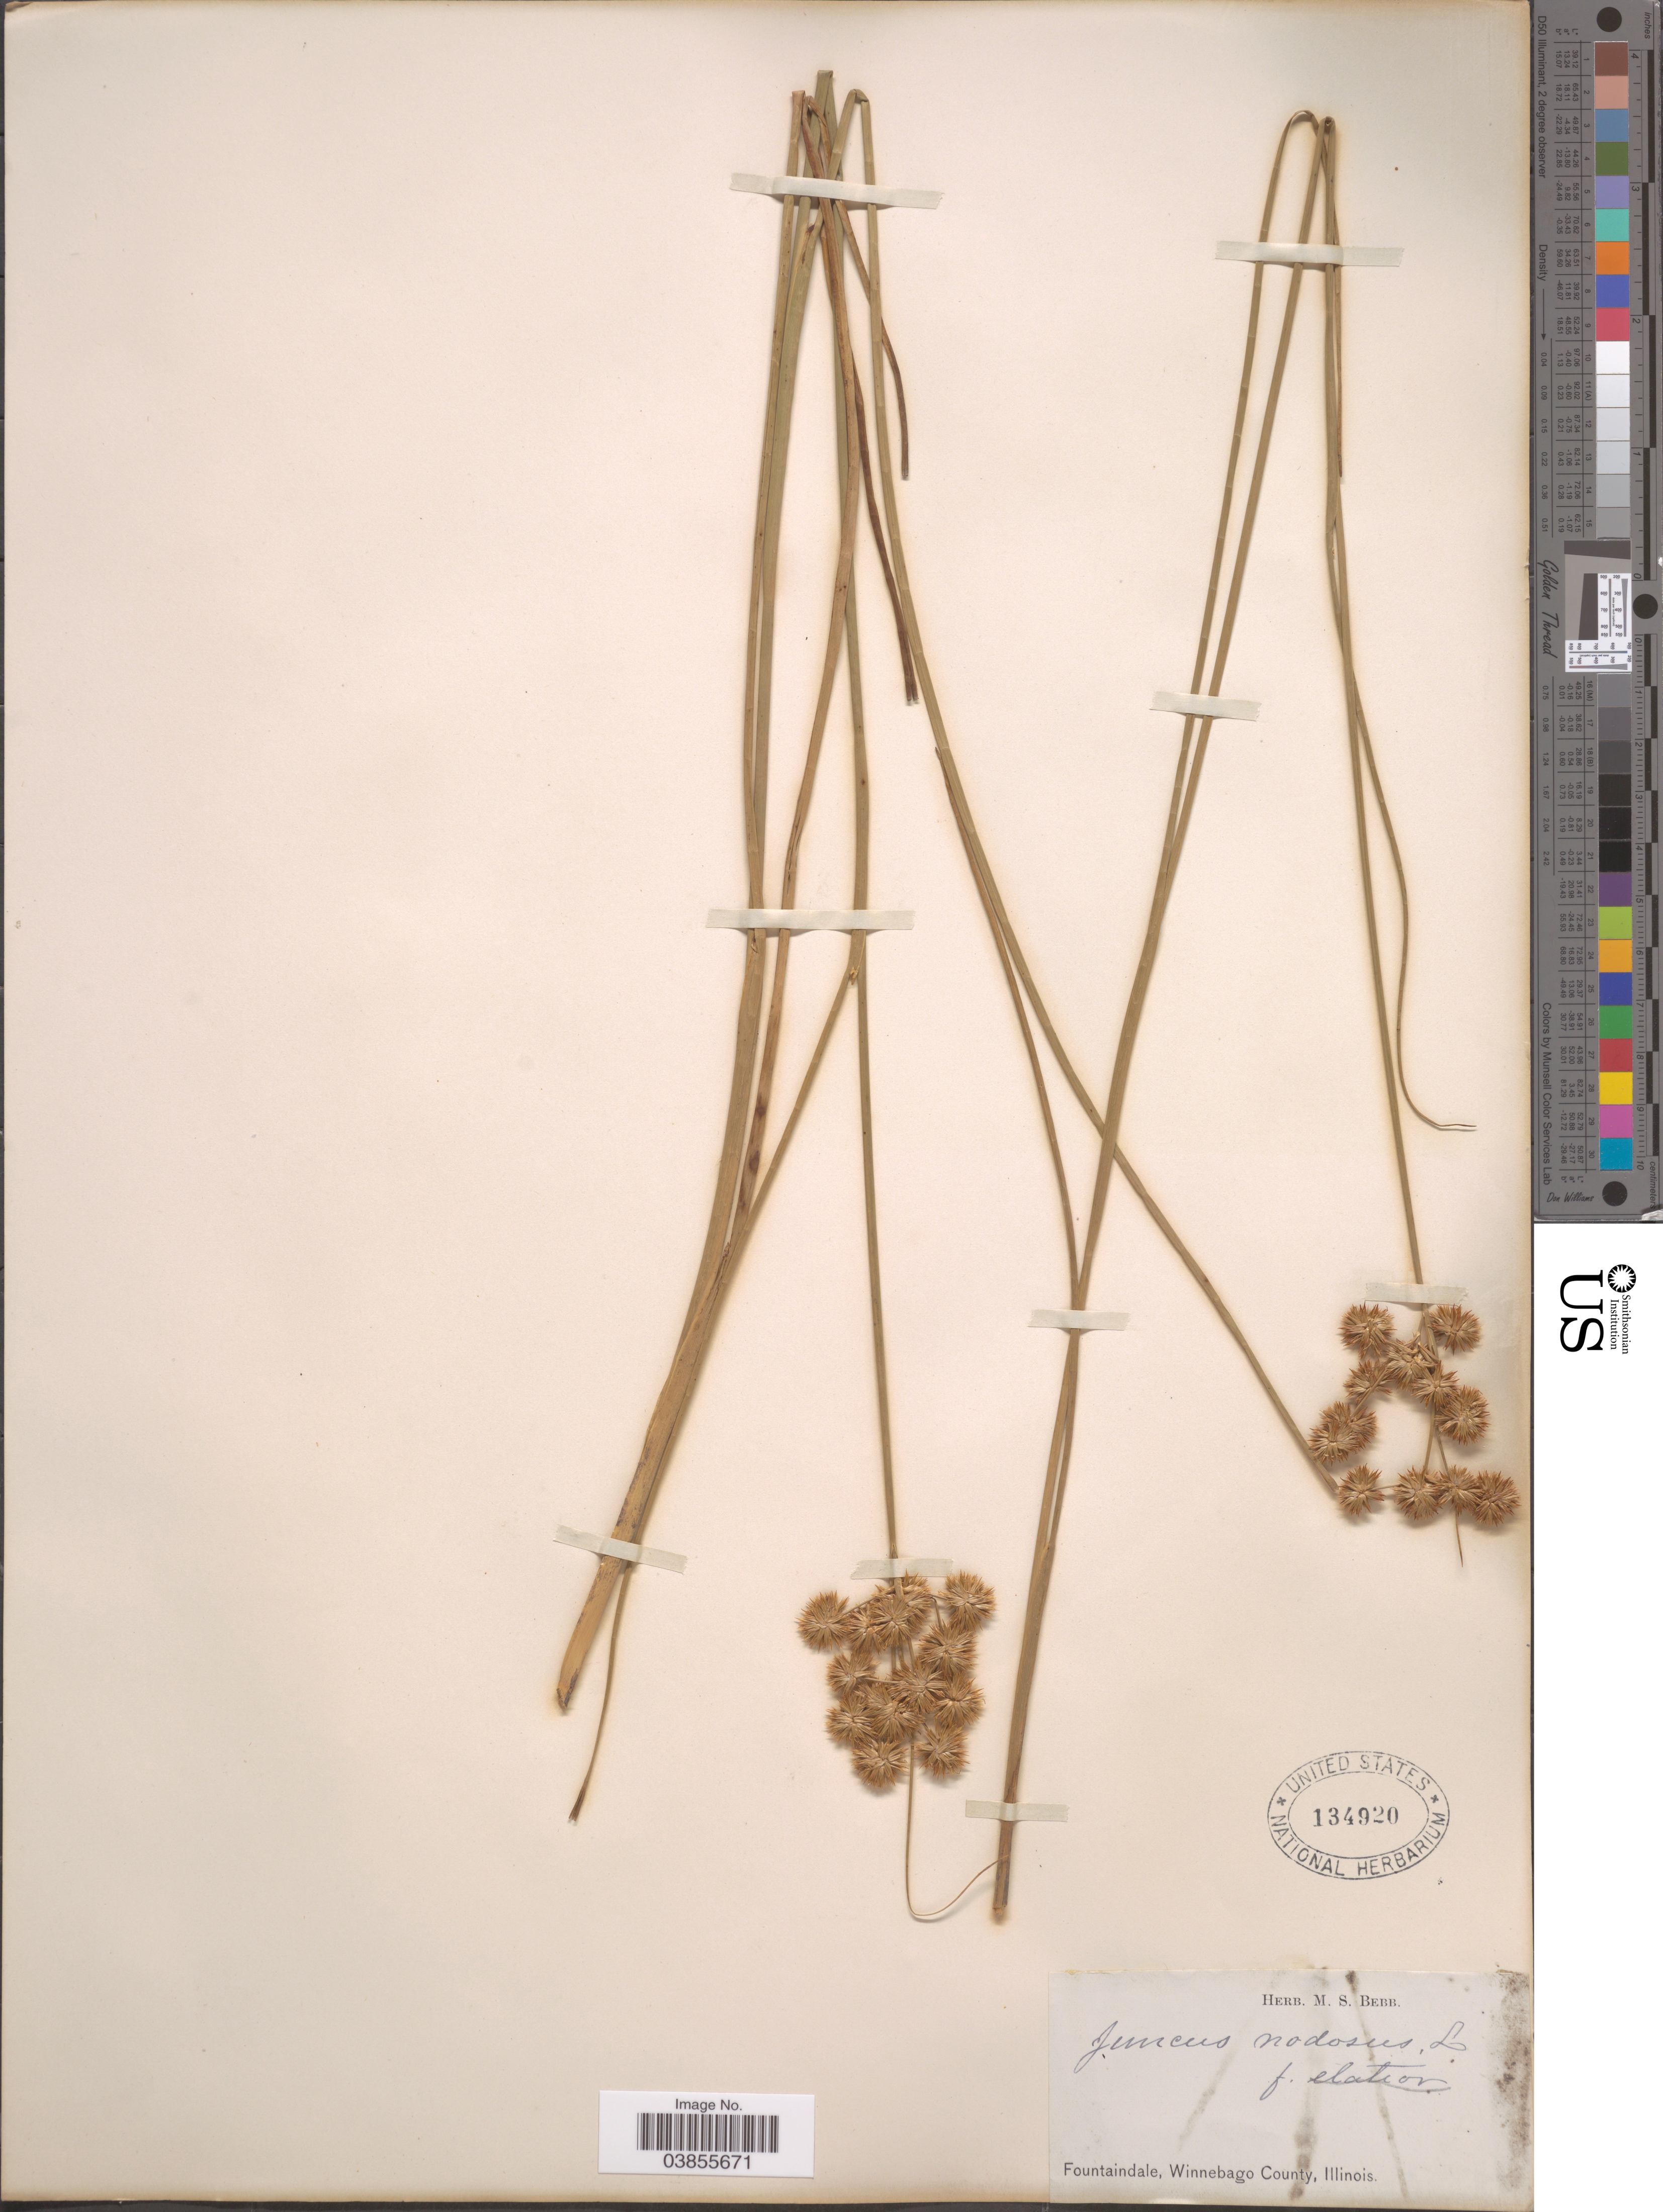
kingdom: Plantae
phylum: Tracheophyta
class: Liliopsida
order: Poales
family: Juncaceae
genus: Juncus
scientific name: Juncus nodosus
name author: L.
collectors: ex Herb. M. S. Bebb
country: United States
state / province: Illinois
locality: Fountaindale, Winnebago County.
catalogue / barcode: US 134920